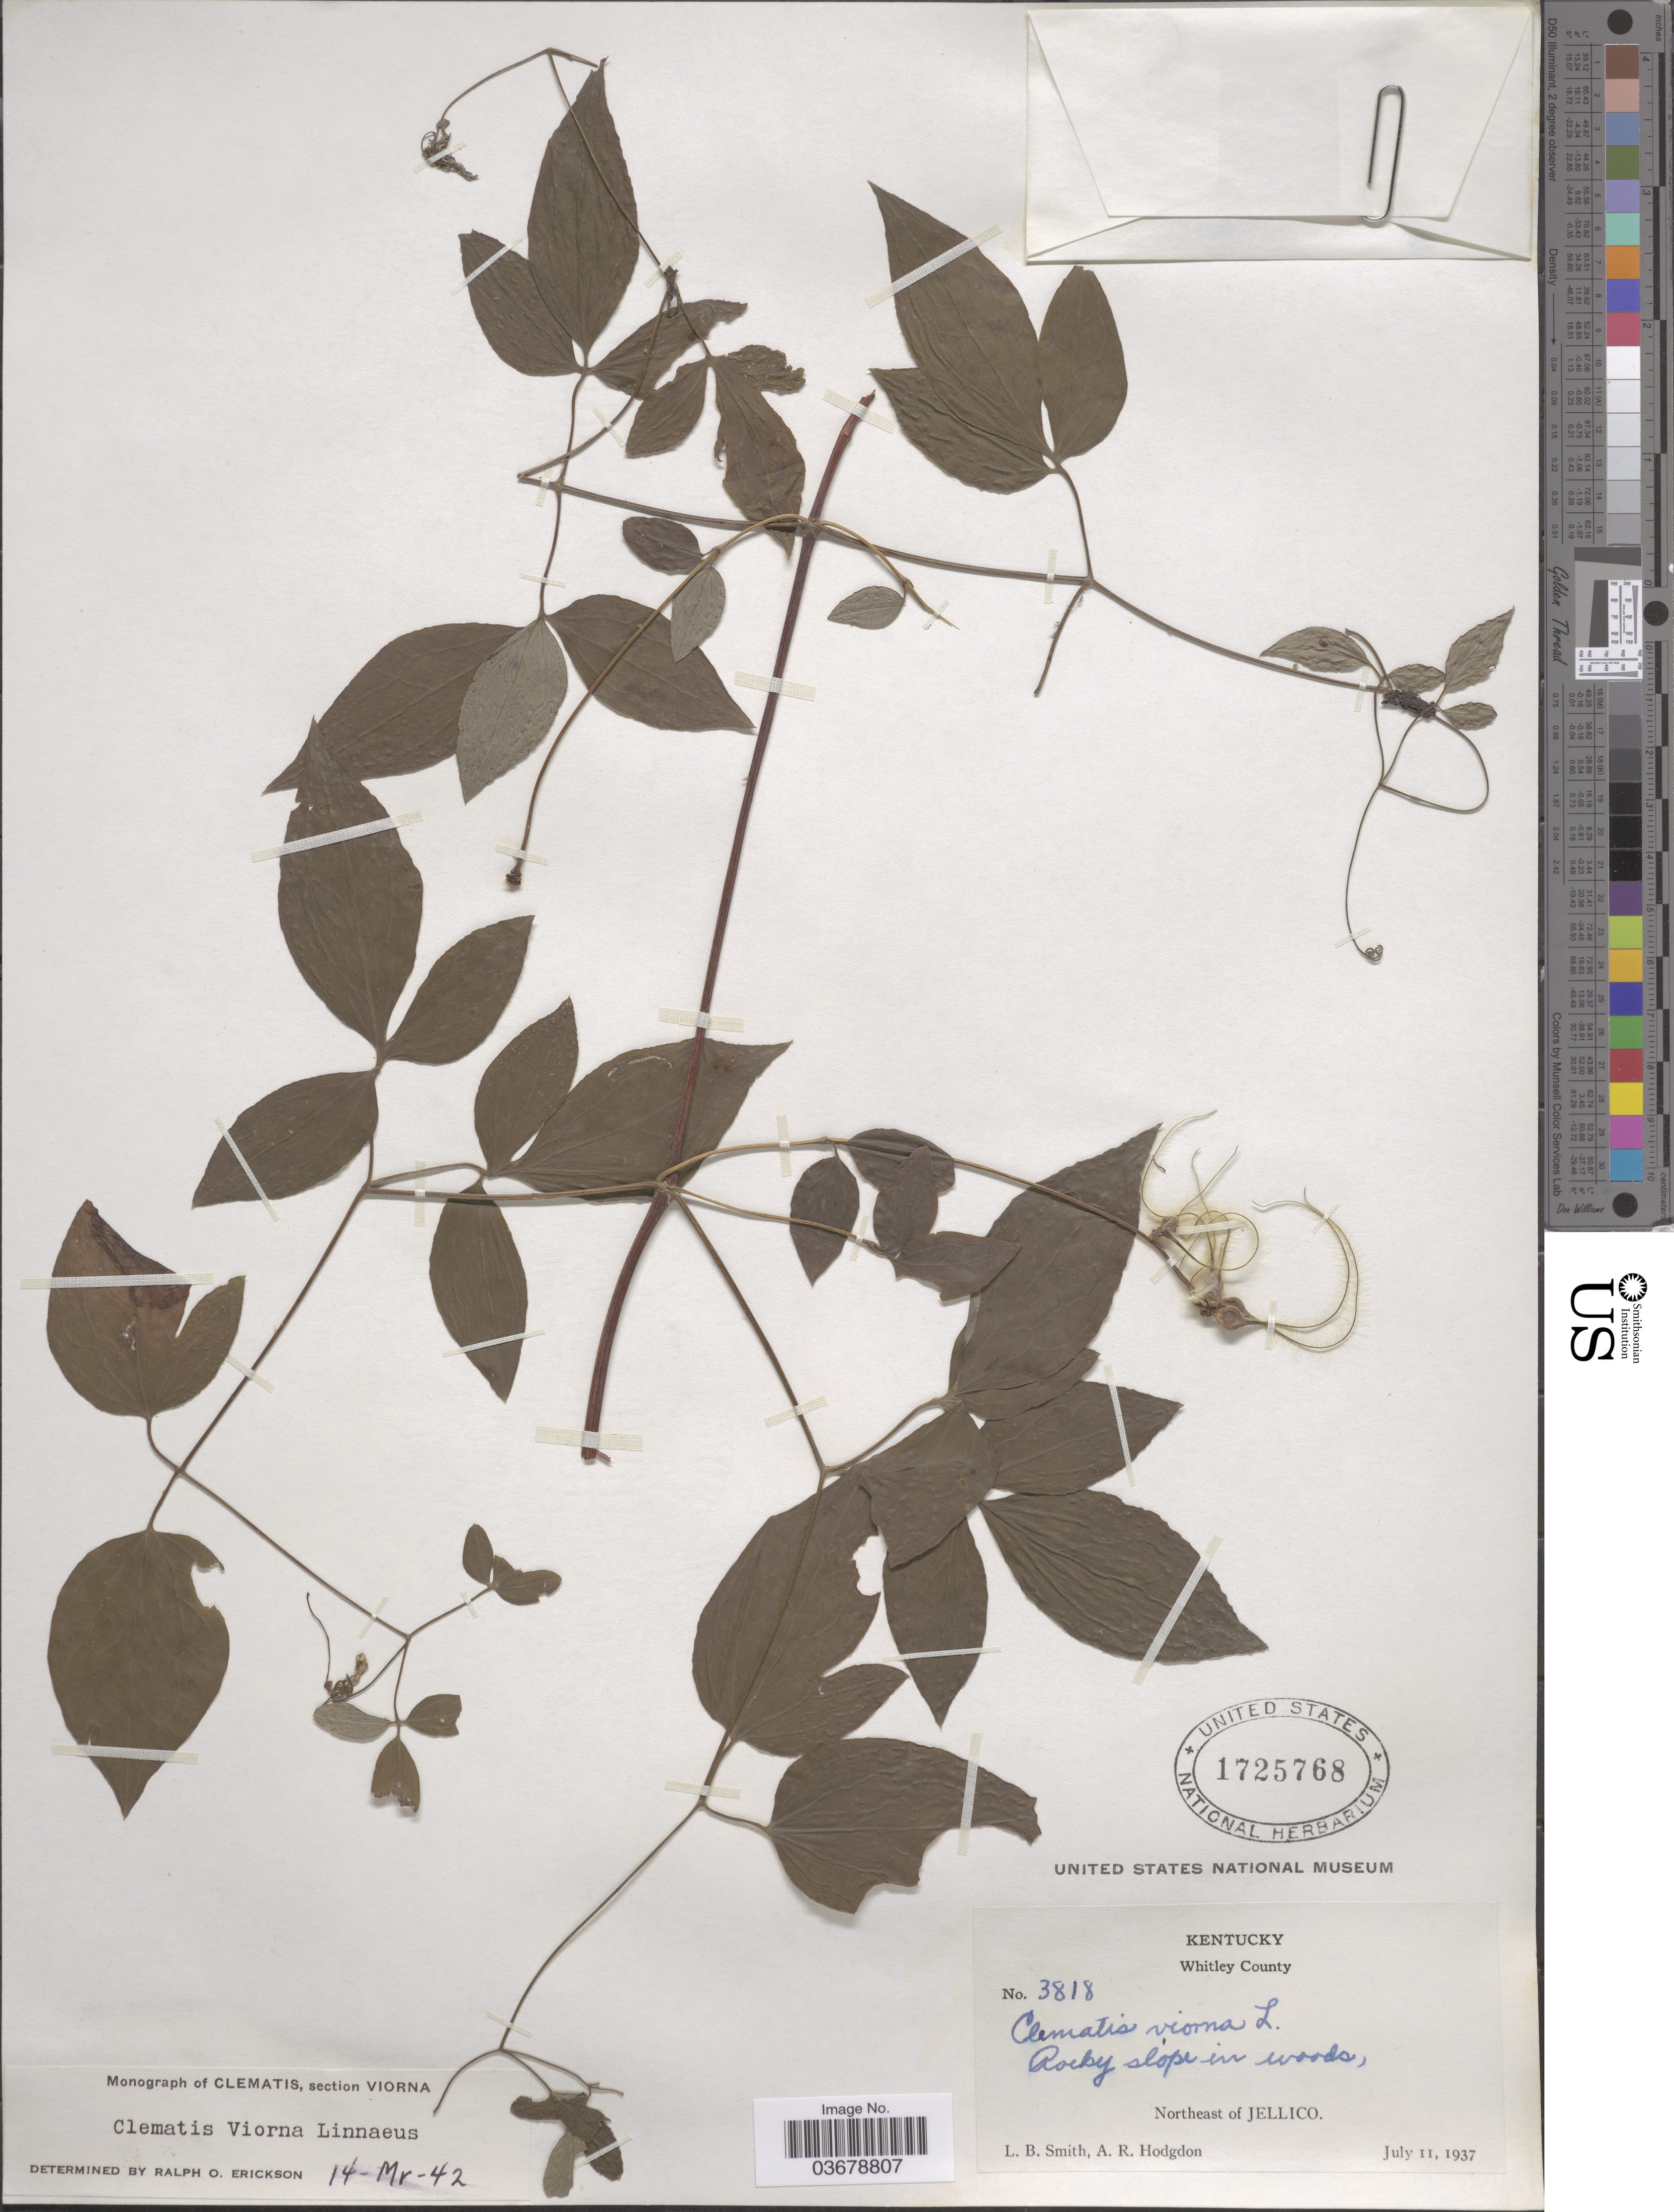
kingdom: Plantae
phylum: Tracheophyta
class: Magnoliopsida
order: Ranunculales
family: Ranunculaceae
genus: Clematis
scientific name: Clematis viorna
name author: L.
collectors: L. Smith & A. R. Hodgdon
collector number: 3818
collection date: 1937-07-11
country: United States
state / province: Kentucky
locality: Whitley County. Northeast of Jellico.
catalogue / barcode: US 1725768